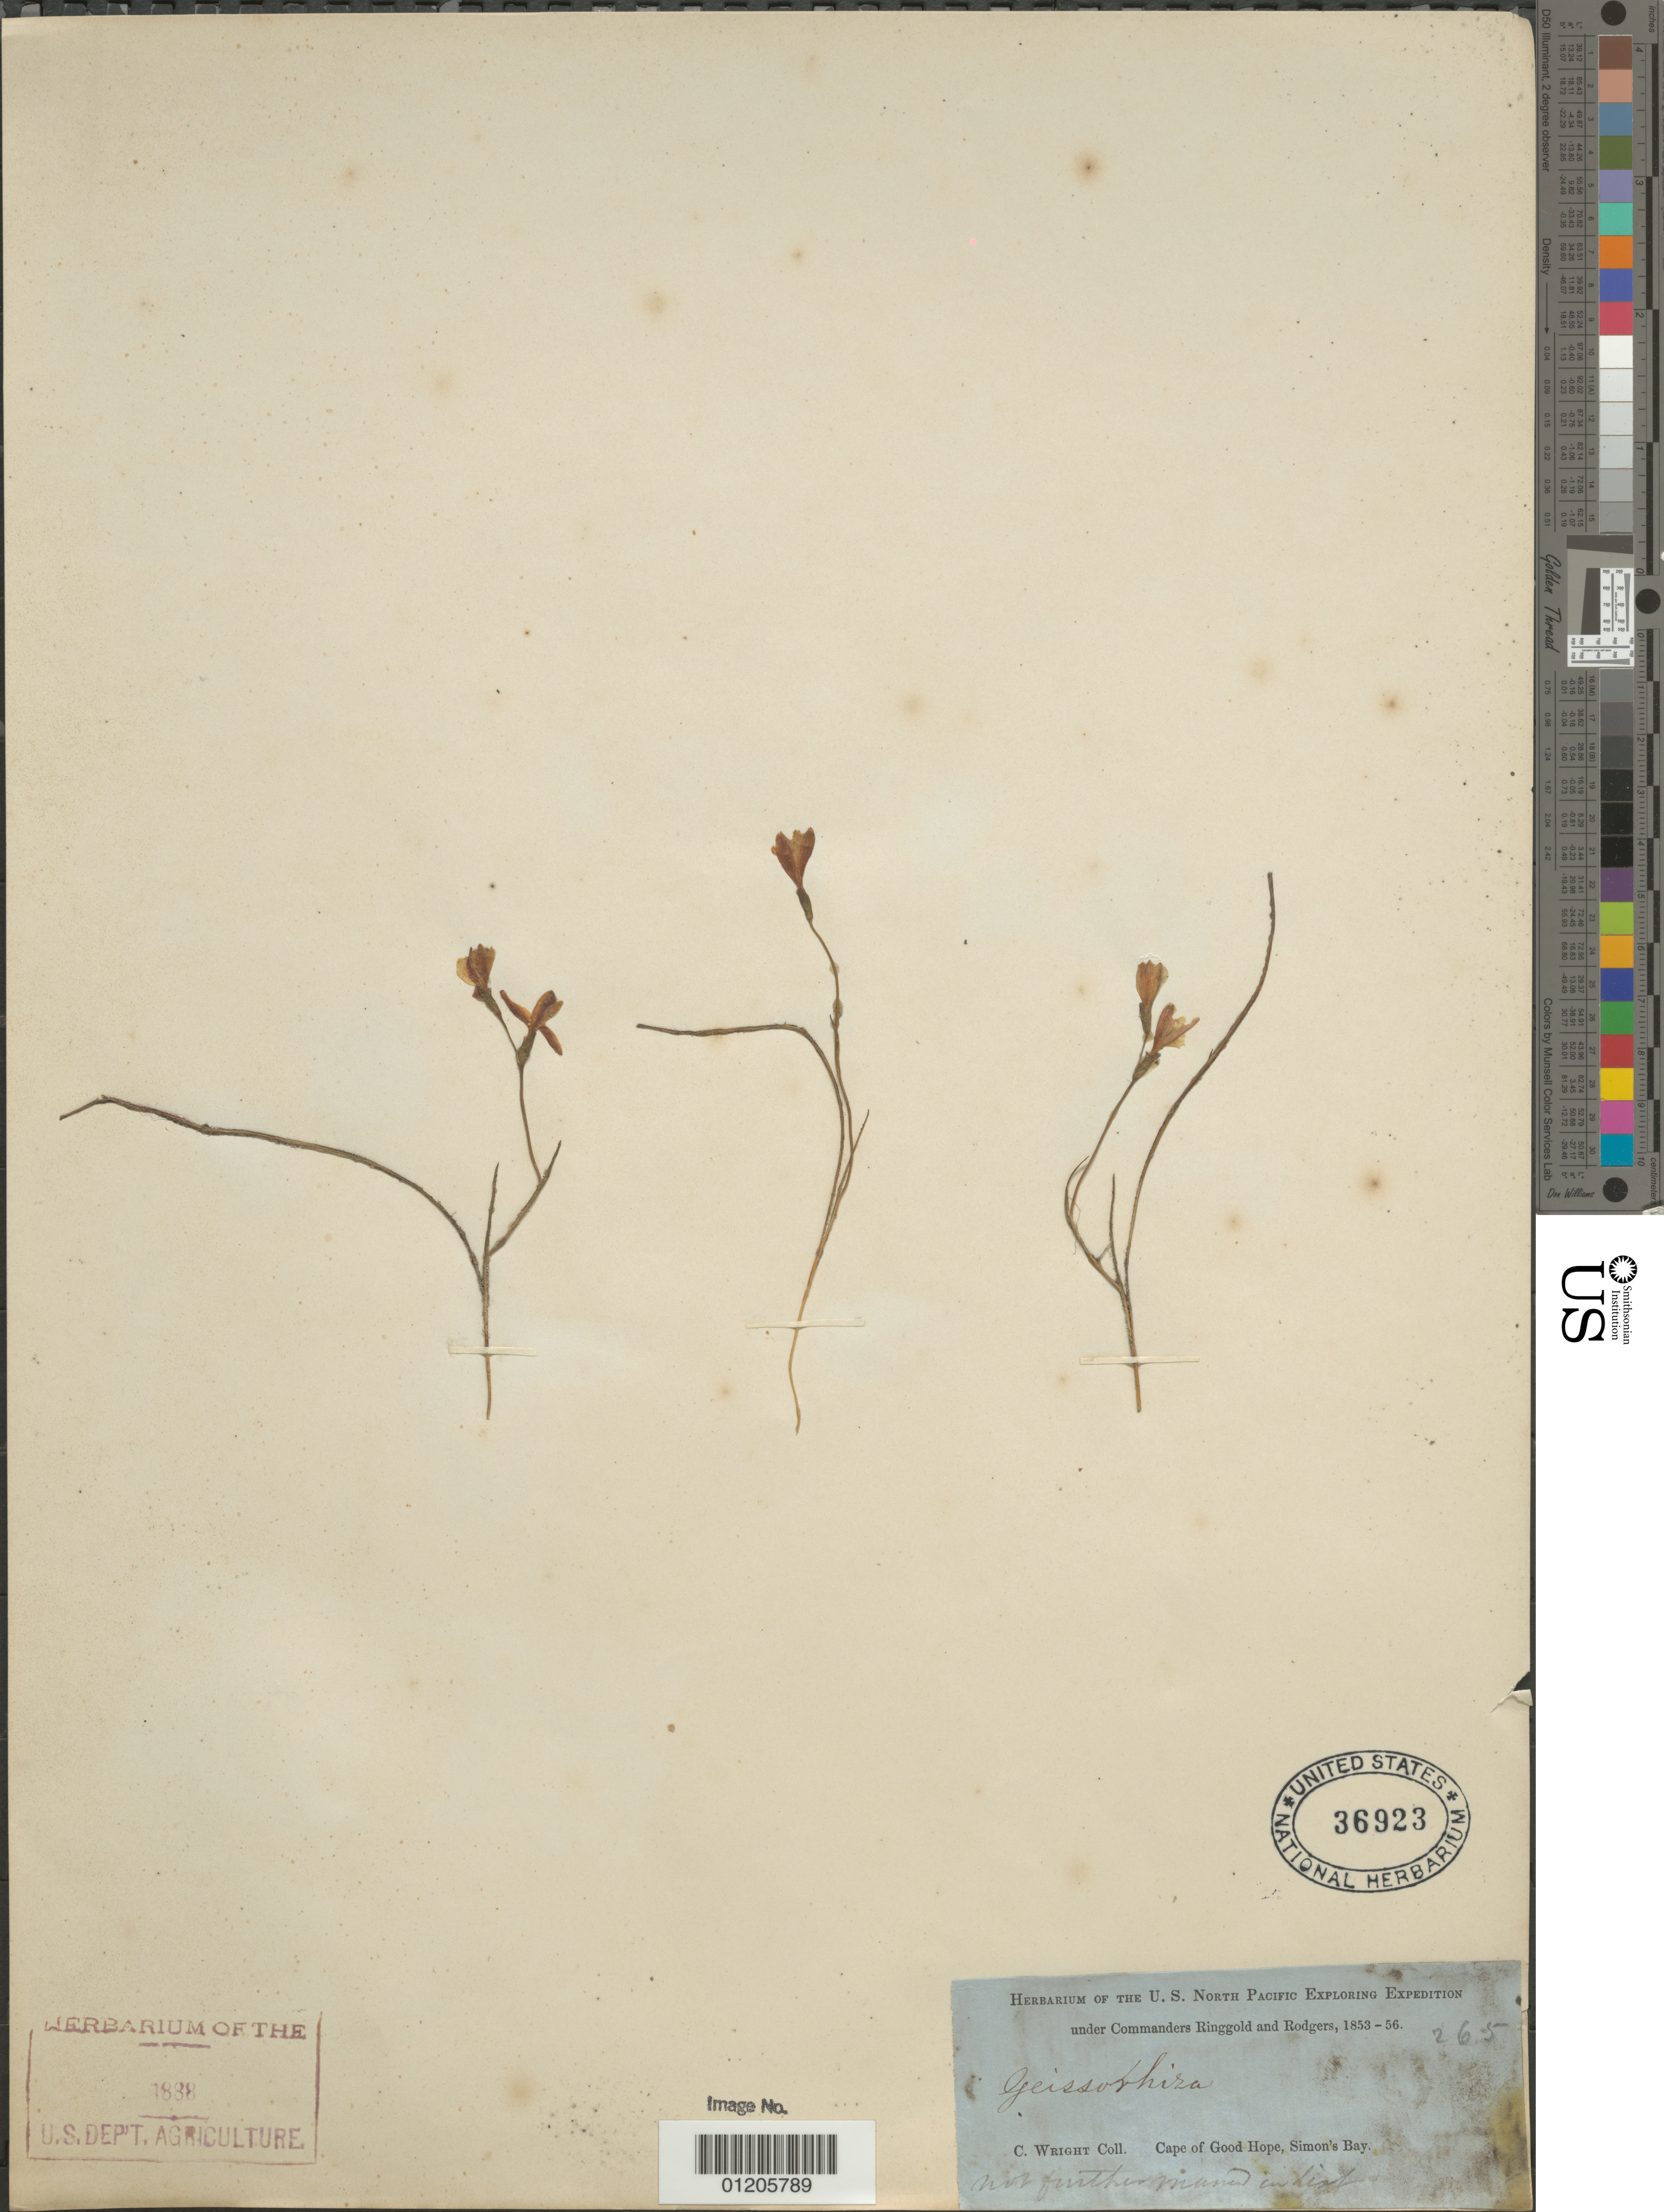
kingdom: Plantae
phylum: Tracheophyta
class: Liliopsida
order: Asparagales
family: Iridaceae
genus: Geissorhiza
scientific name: Geissorhiza sp.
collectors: C. Wright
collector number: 265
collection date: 1853/1856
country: South Africa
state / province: Western Cape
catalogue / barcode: US 36923